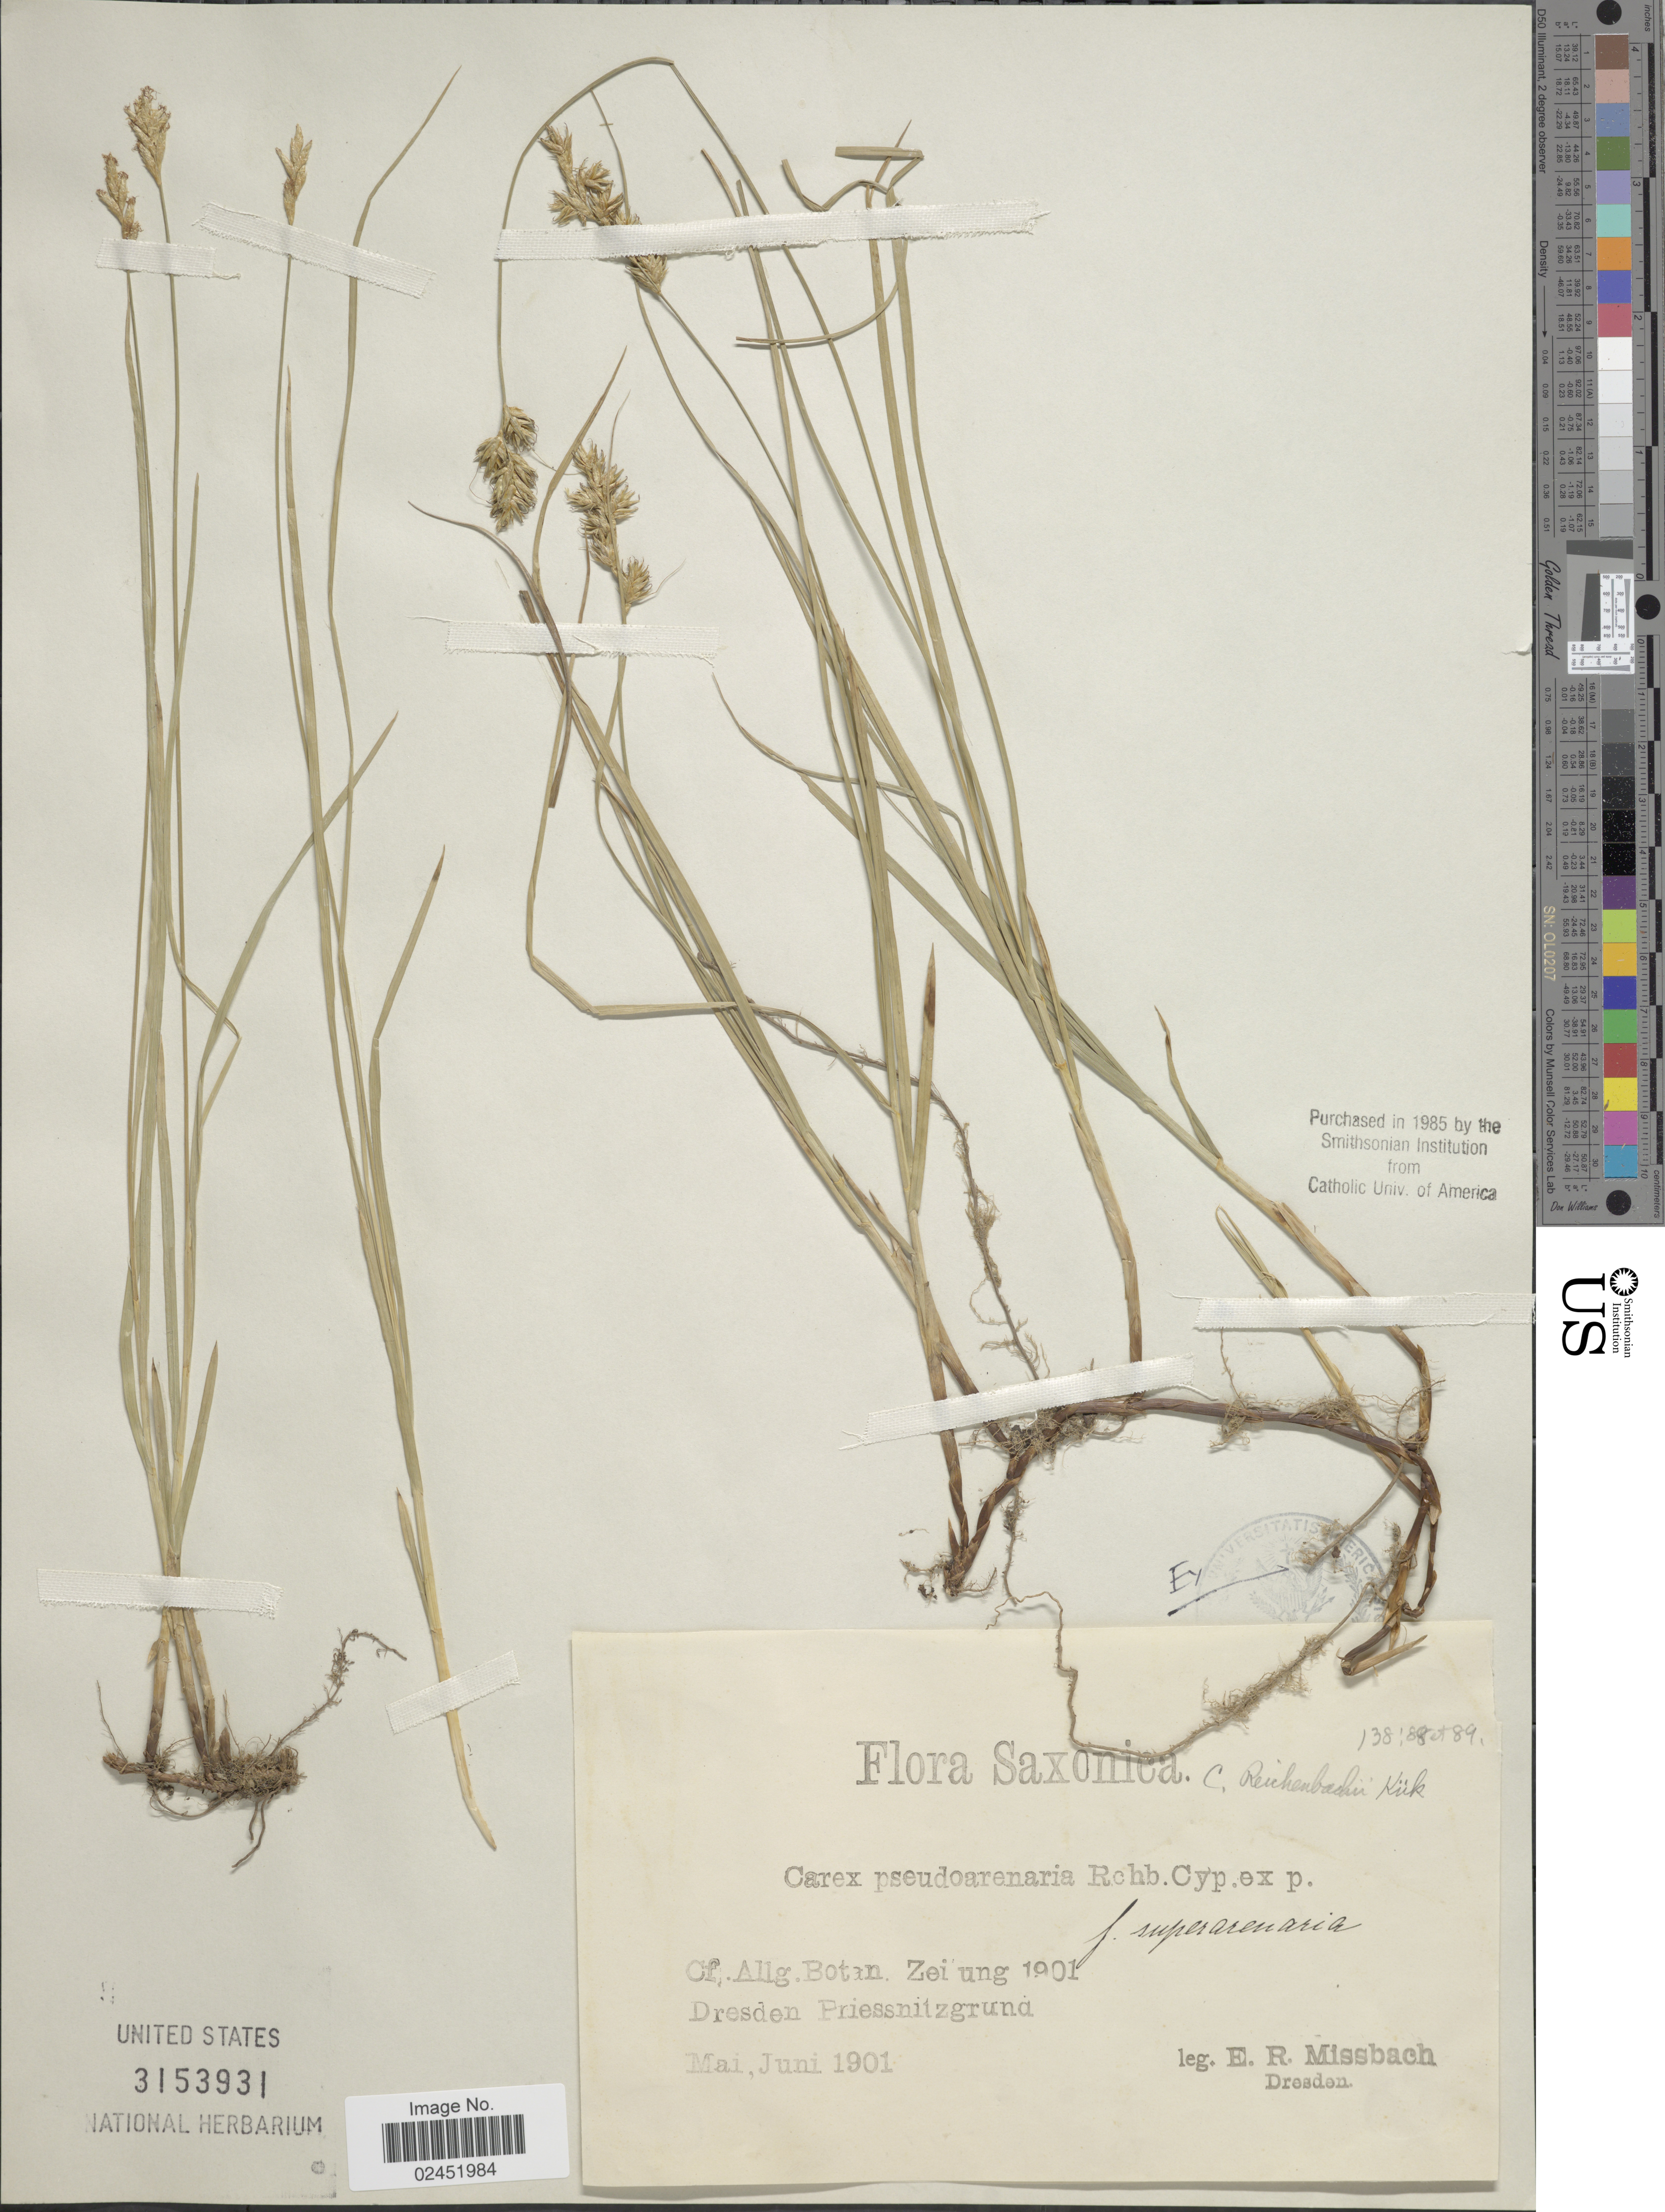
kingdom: Plantae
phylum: Tracheophyta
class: Liliopsida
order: Poales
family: Cyperaceae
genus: Carex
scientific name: Carex pseudobrizoides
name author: Clavaud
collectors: E. Missbach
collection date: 1901-05/1901-06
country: Germany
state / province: Sachsen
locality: Dresden, Priessnitzgrund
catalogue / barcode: US 3153931